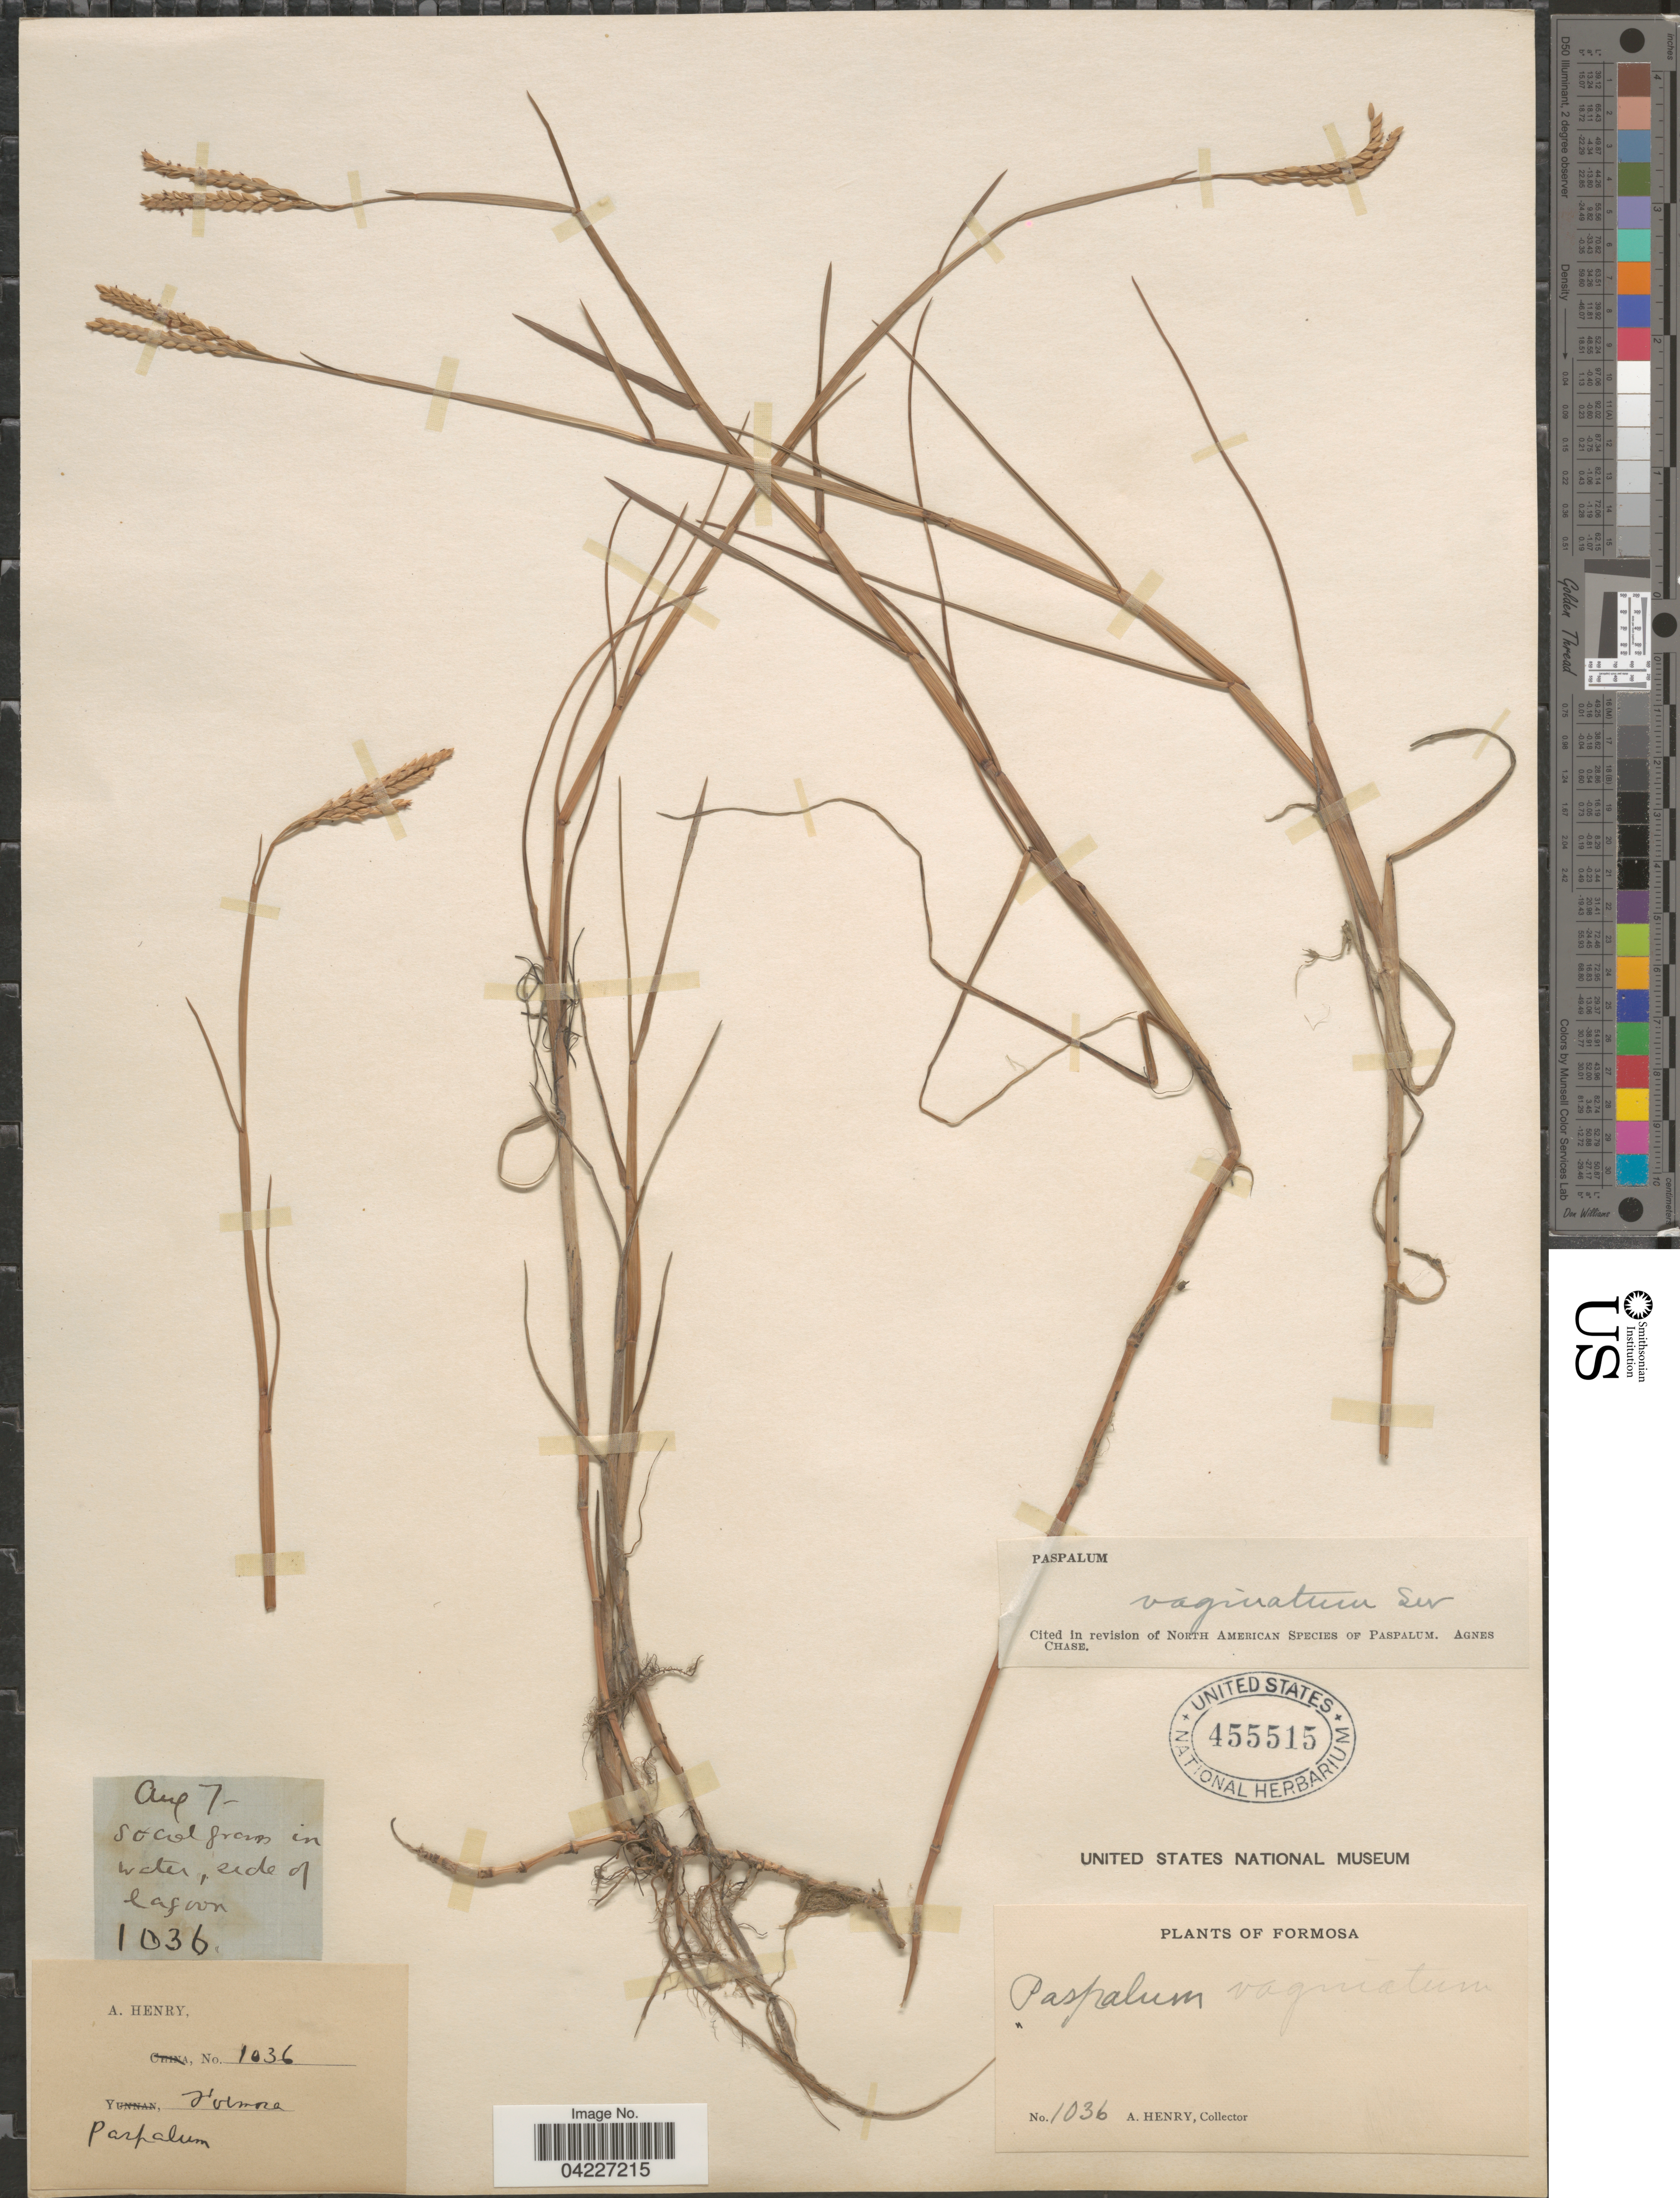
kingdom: Plantae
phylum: Tracheophyta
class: Liliopsida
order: Poales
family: Poaceae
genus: Paspalum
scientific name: Paspalum distichum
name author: L.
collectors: A. Henry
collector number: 1036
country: Taiwan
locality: In water, side of lagoon. Formosa.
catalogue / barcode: US 455515